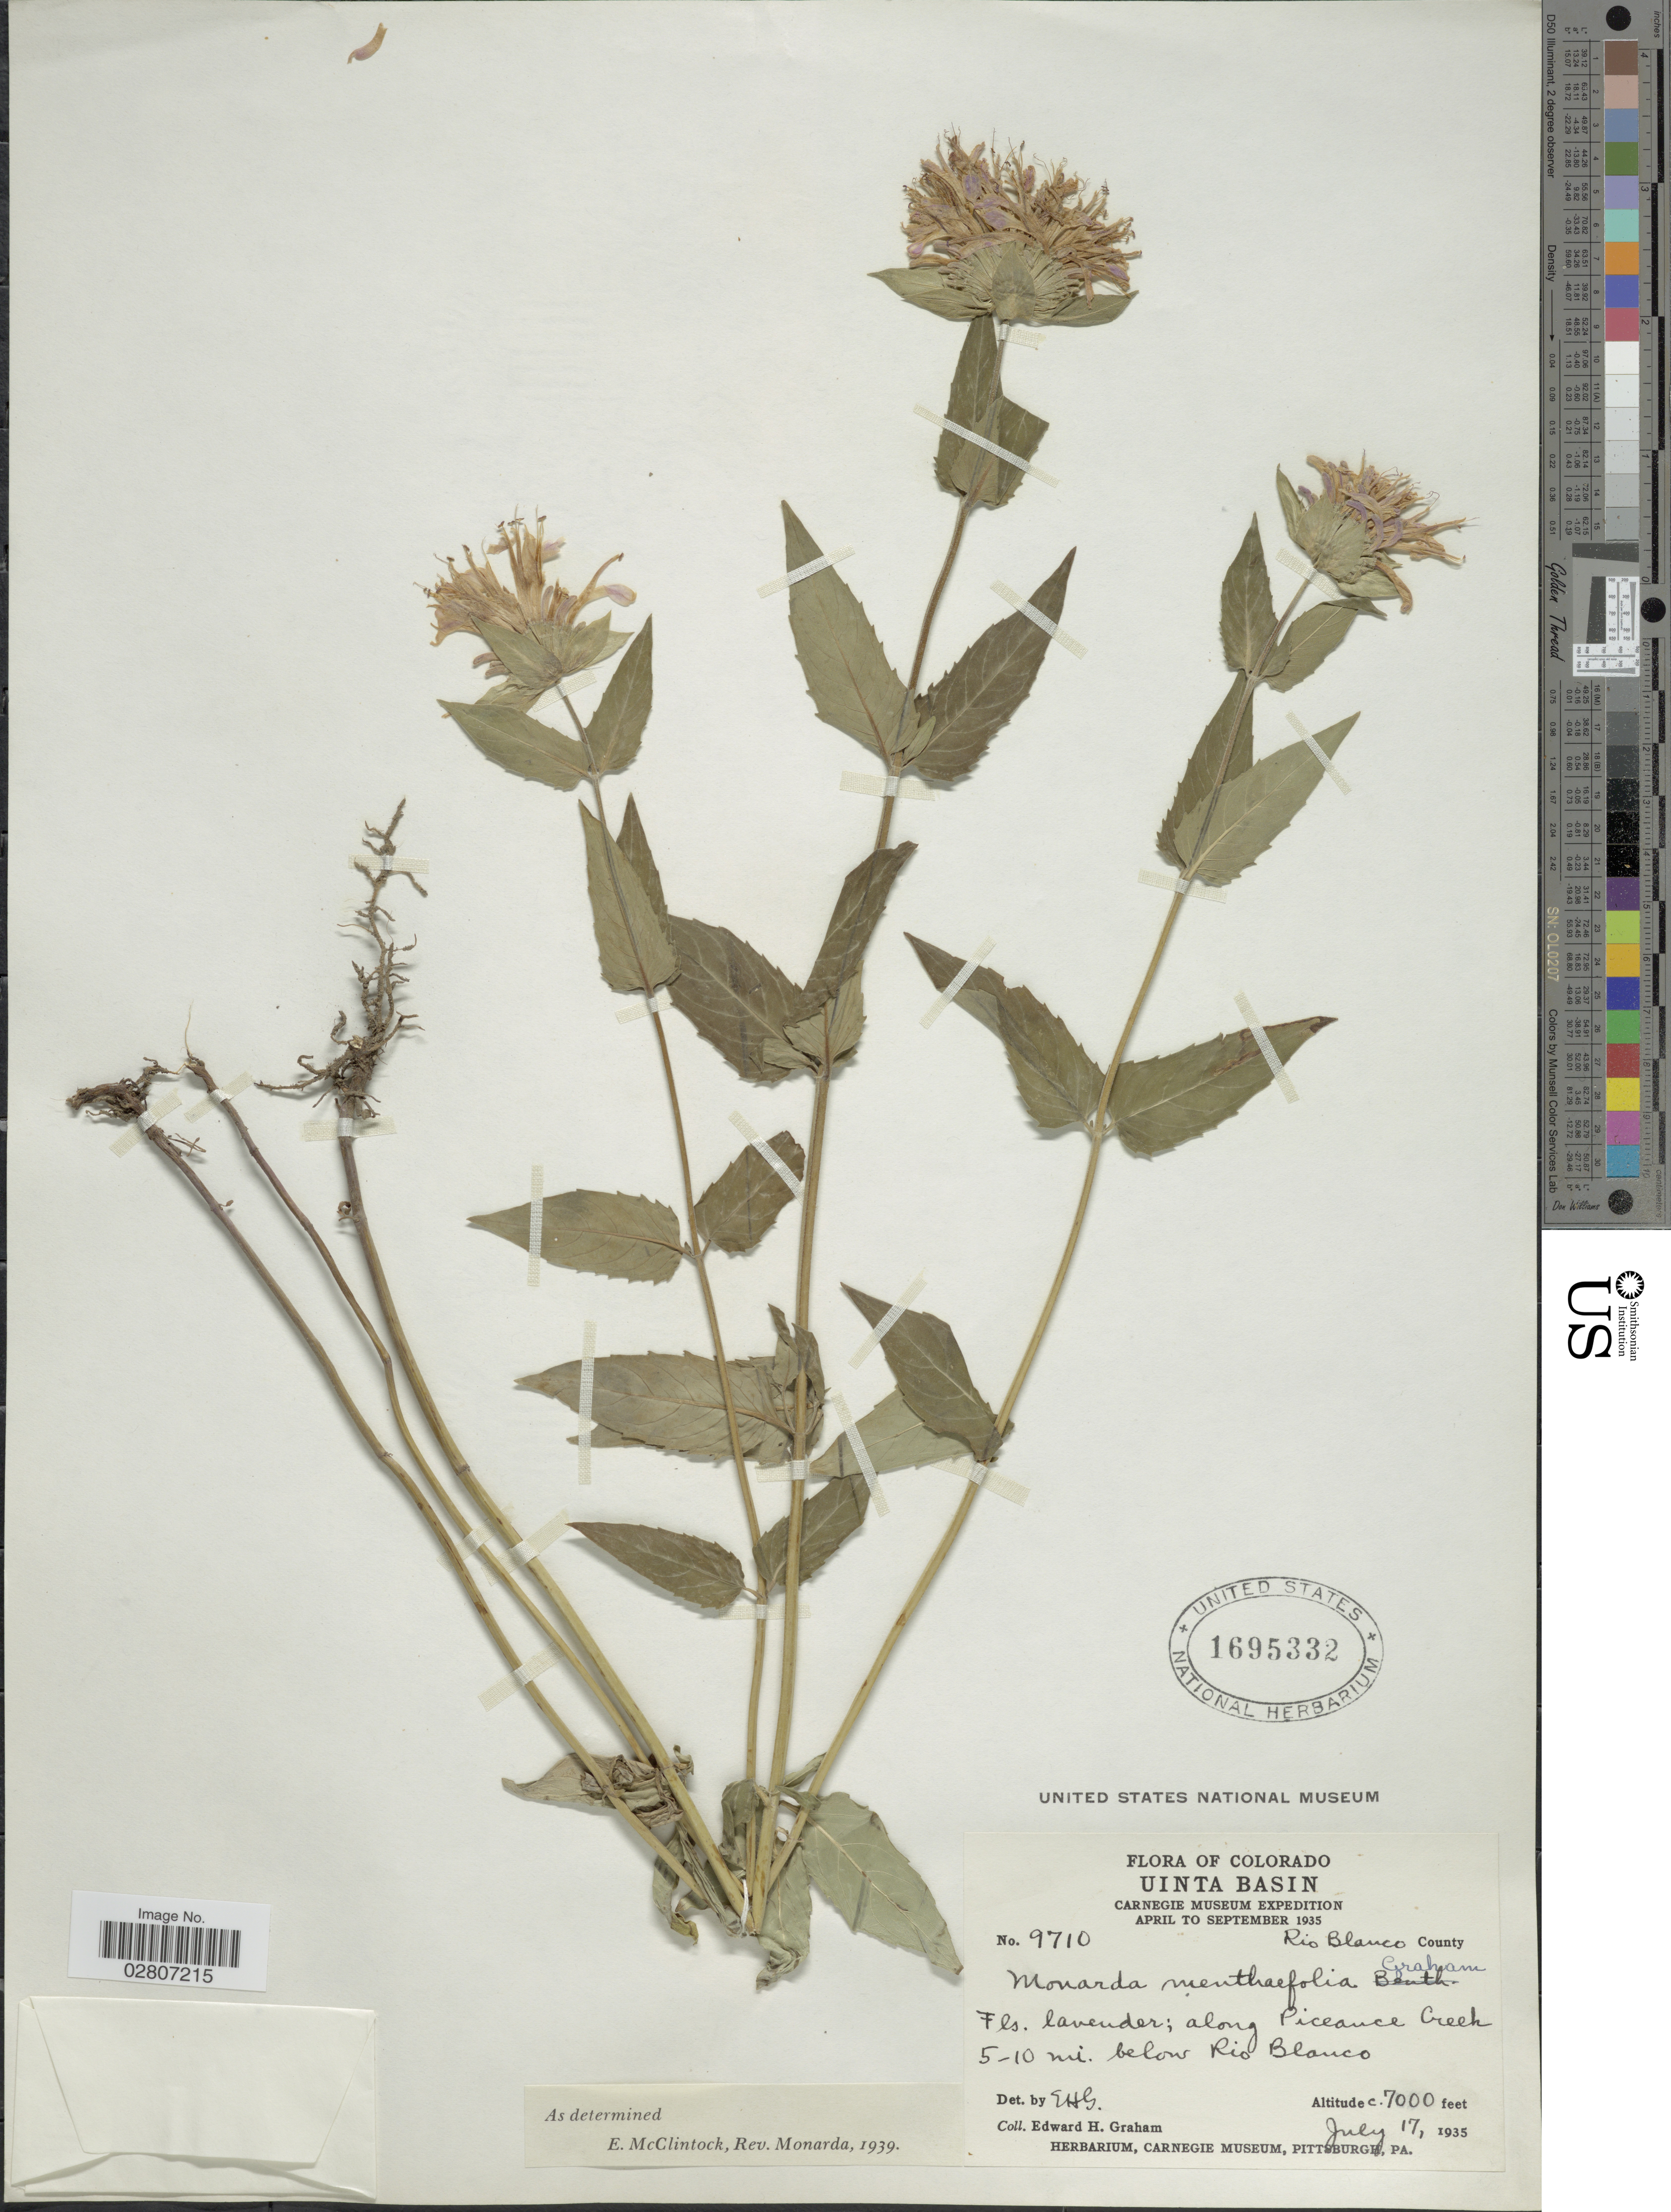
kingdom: Plantae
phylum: Tracheophyta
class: Magnoliopsida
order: Lamiales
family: Lamiaceae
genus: Monarda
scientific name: Monarda fistulosa var. menthifolia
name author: (Graham) Fernald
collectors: E. H. Graham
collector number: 9710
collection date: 1935-07-17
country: United States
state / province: Colorado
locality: Uinta Basin. Along Piceauce Creek 5-10 mi. below Rio Blanco.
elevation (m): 2134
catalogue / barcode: US 1695332